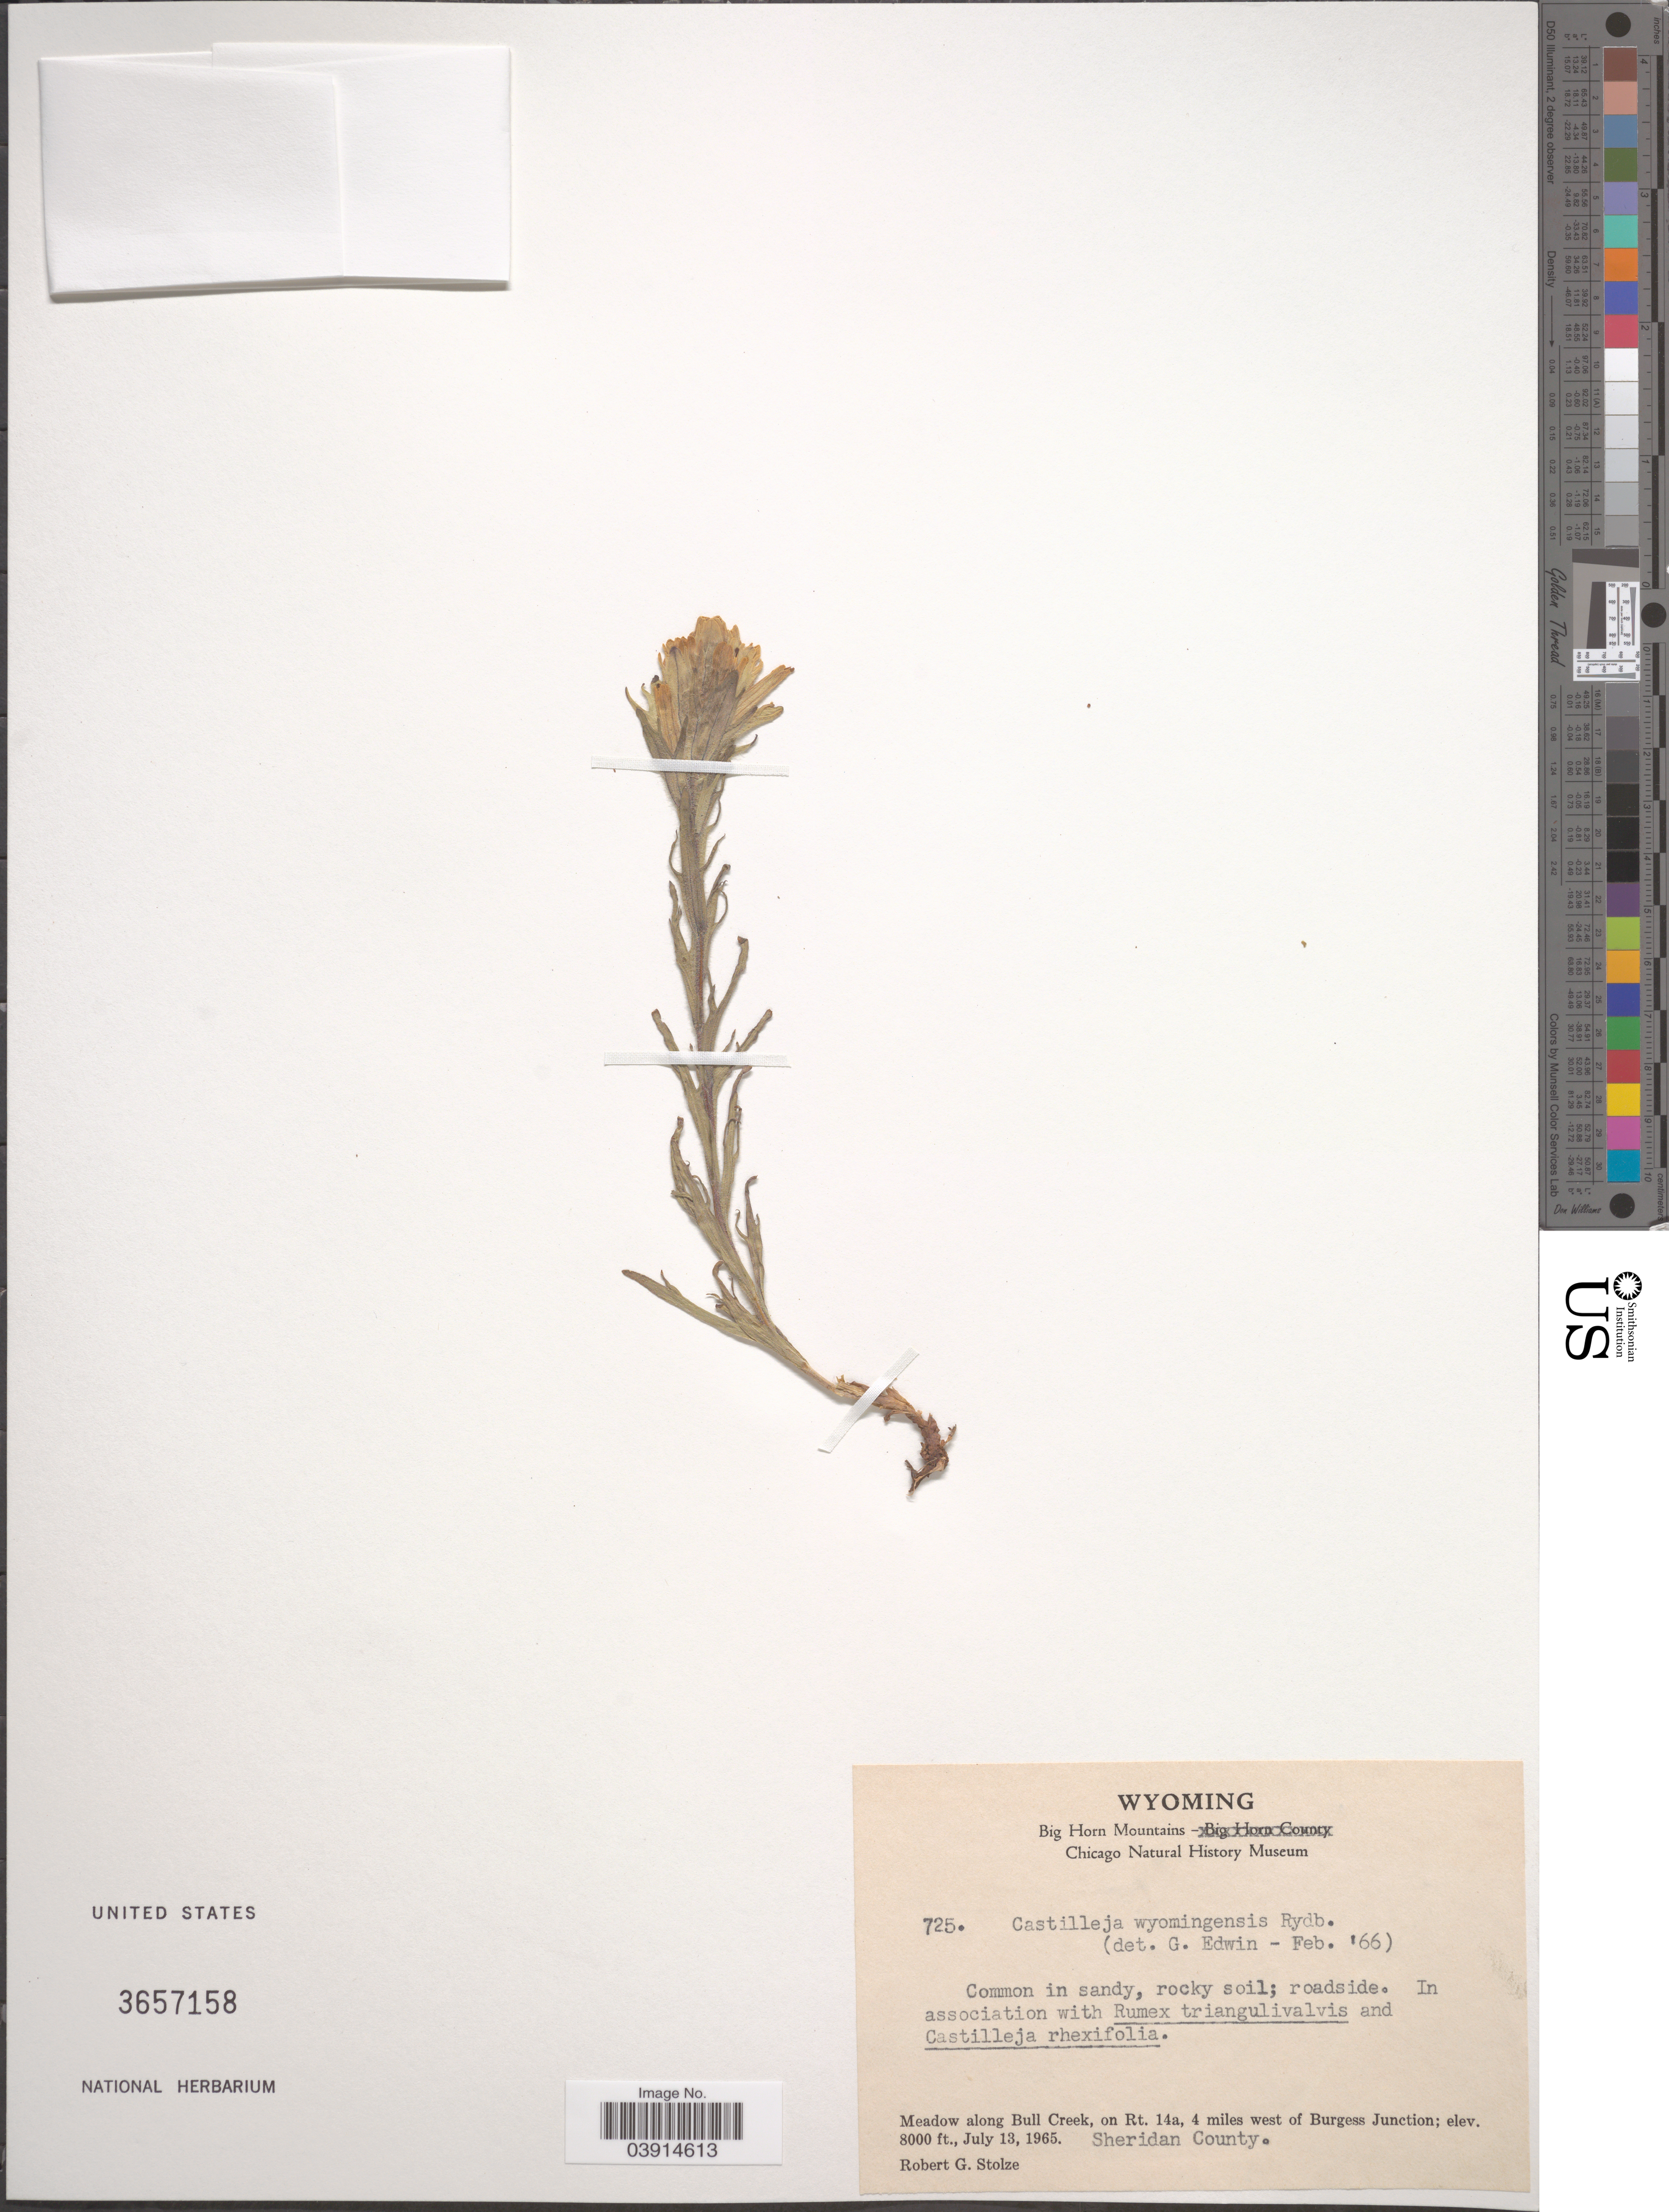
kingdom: Plantae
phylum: Tracheophyta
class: Magnoliopsida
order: Lamiales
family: Orobanchaceae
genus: Castilleja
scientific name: Castilleja wyomingensis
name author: Rydb.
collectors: R. G. Stolze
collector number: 725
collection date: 1965-07-13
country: United States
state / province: Wyoming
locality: Big Horn Mountains. Meadow along Bull Creek, on Rt. 14a, 4 miles west of Burgess Junction. Sheridan County.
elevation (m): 2438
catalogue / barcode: US 3657158